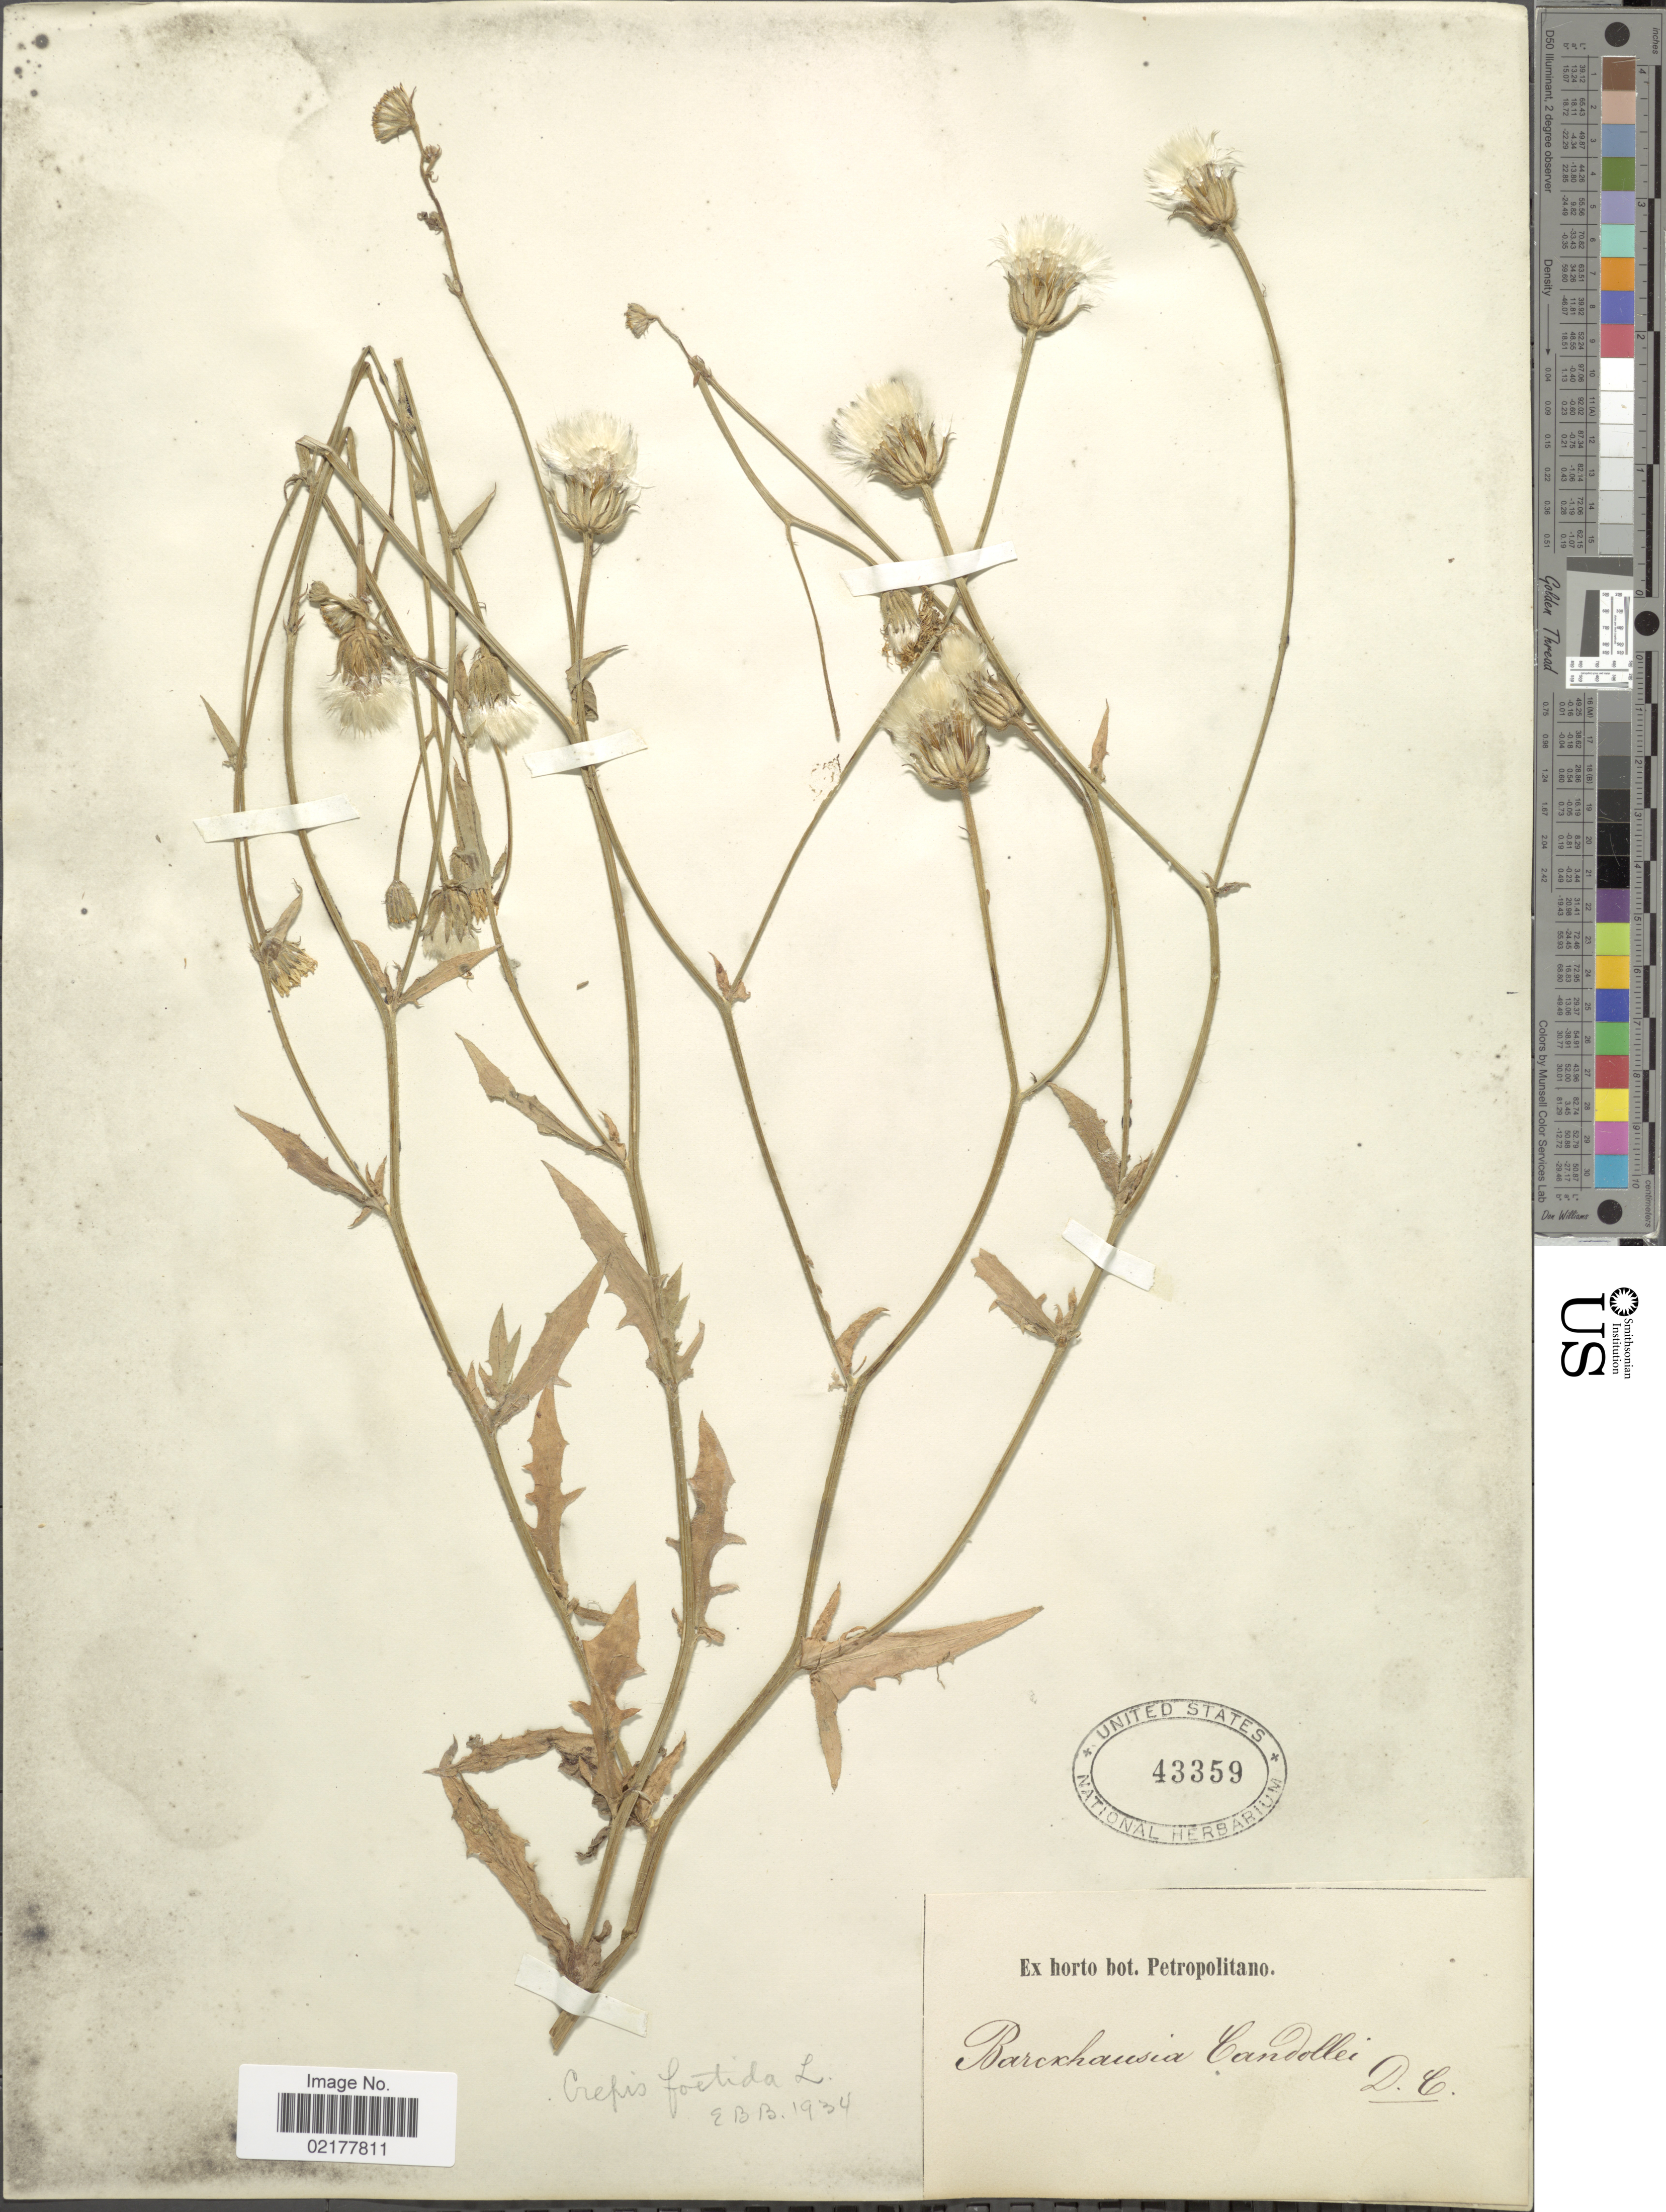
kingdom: Plantae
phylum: Tracheophyta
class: Magnoliopsida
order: Asterales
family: Asteraceae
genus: Crepis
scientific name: Crepis foetida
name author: L.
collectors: ex Horto Bot. Petropolitano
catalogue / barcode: US 43359